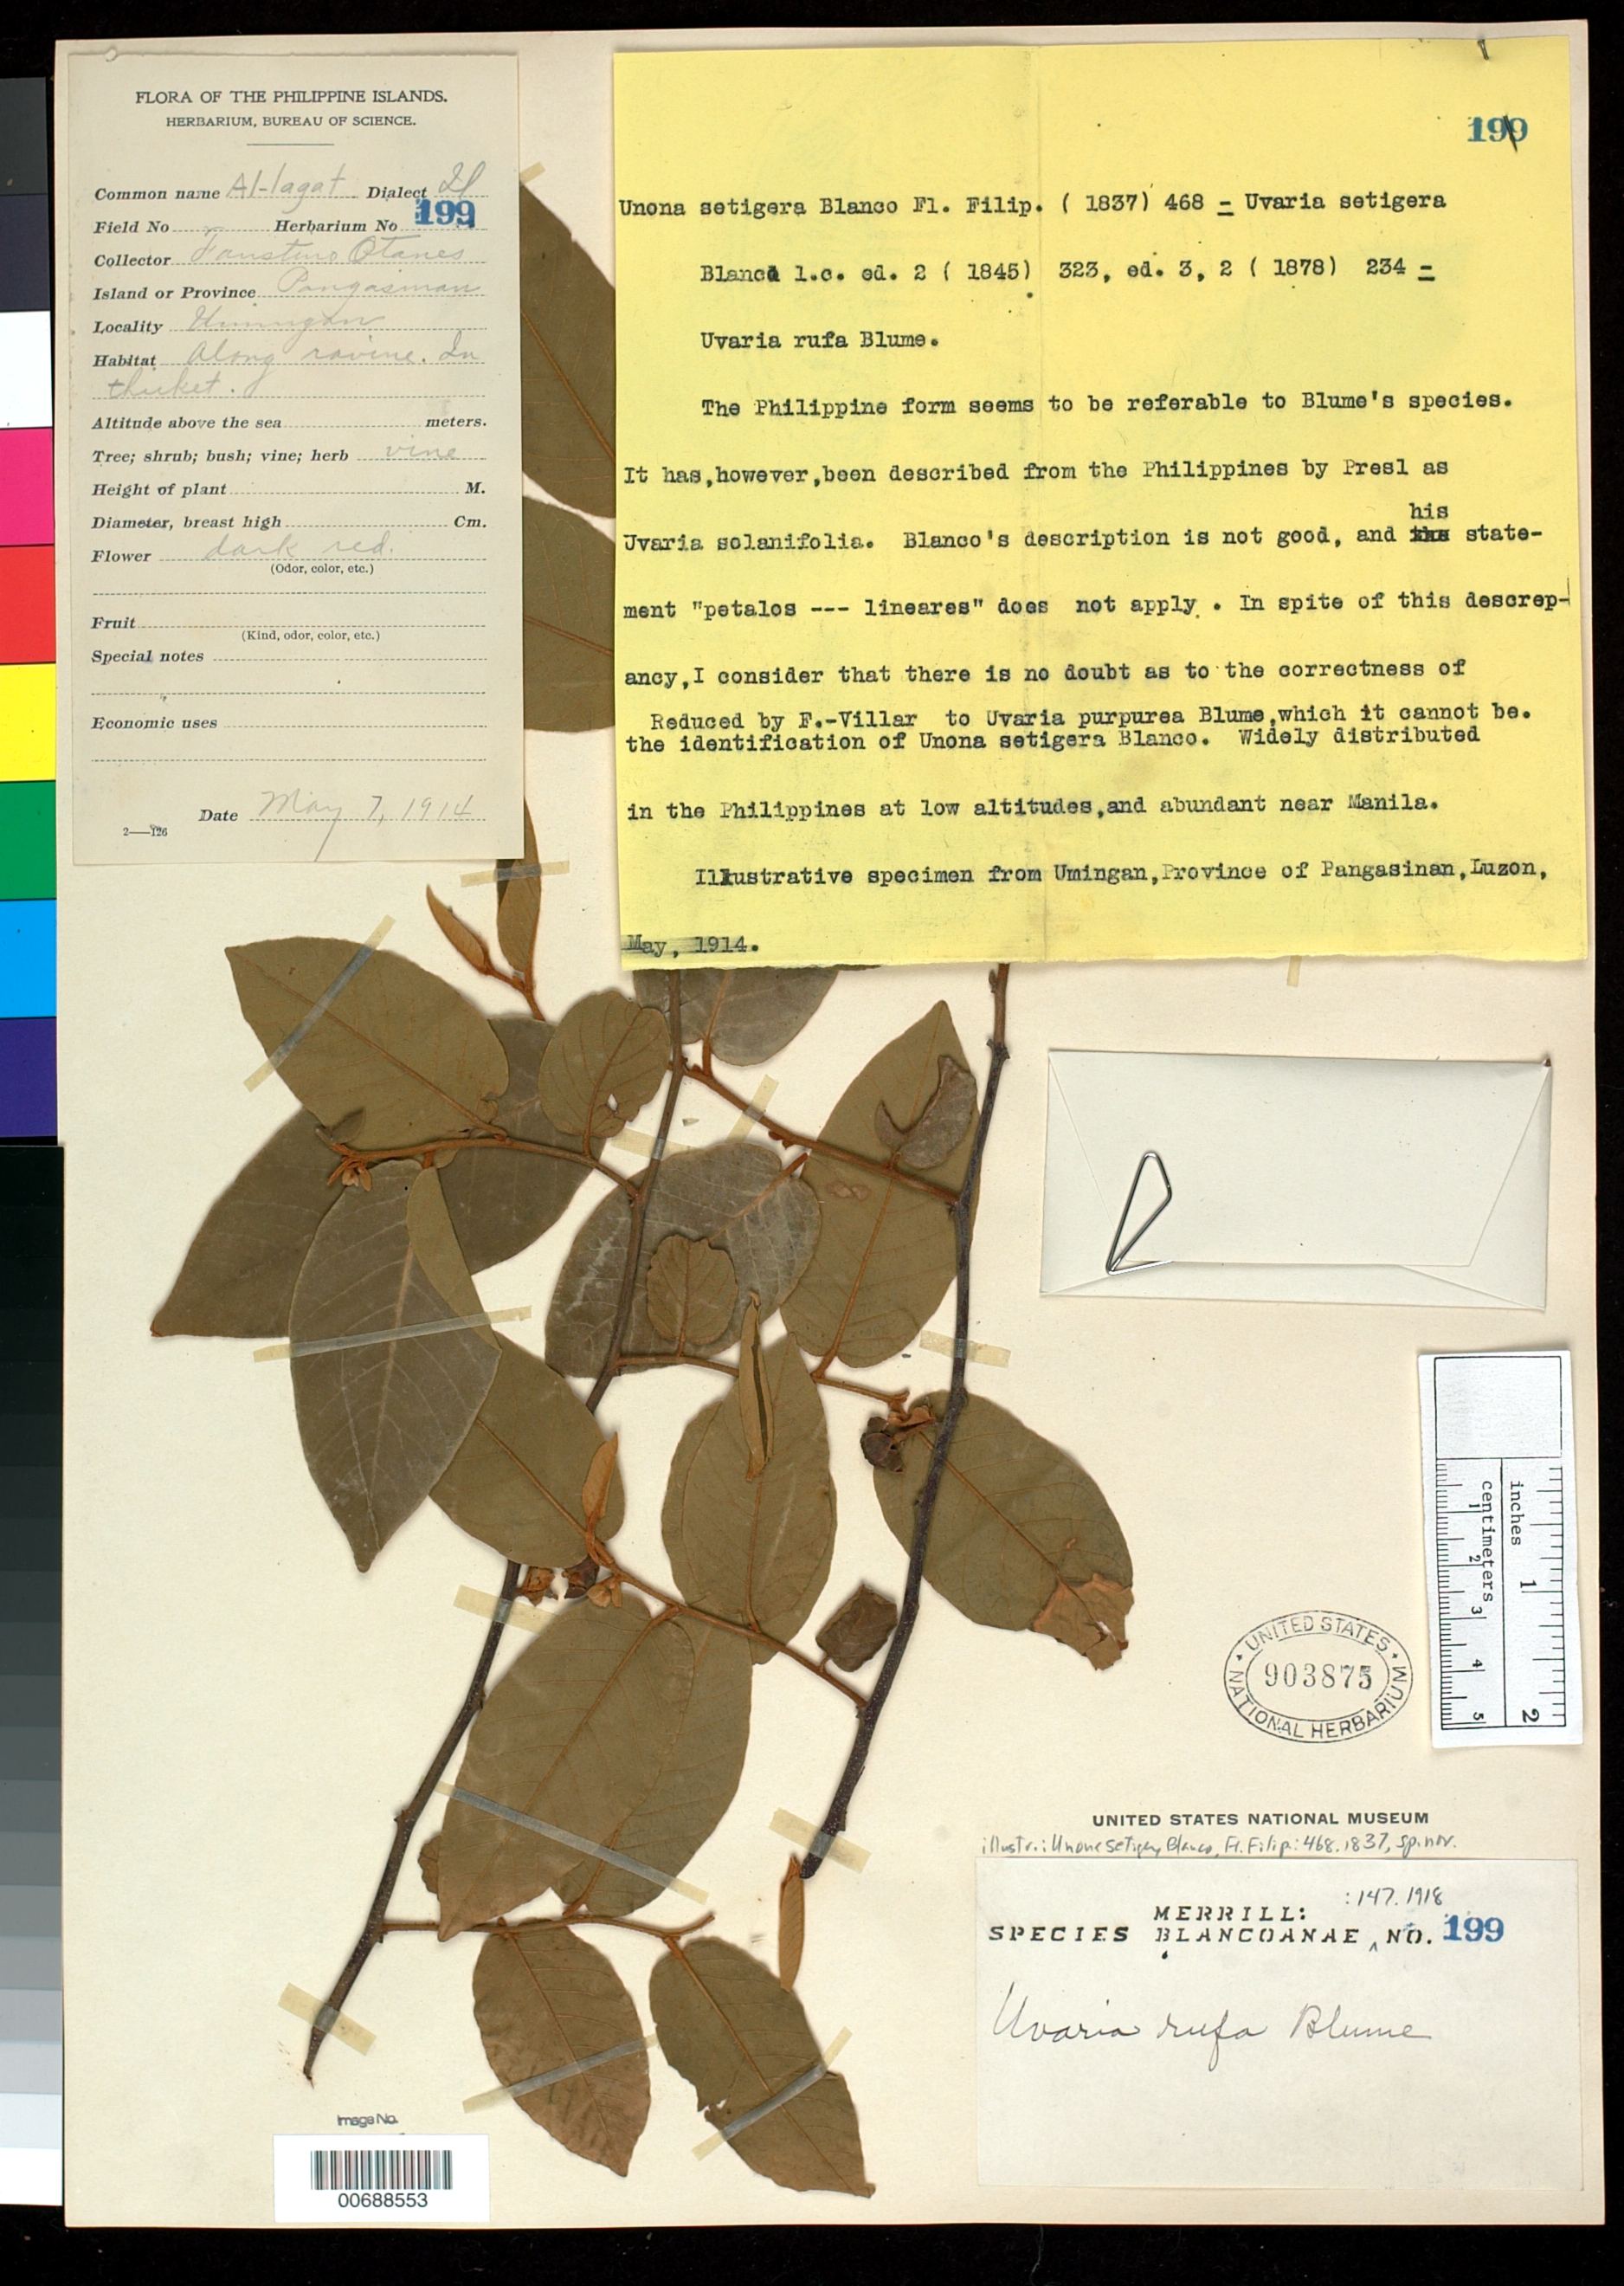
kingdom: Plantae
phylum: Tracheophyta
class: Magnoliopsida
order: Magnoliales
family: Annonaceae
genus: Uvaria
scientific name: Uvaria rufa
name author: Blume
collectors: F. Q. Otanes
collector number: Sp. Blancoan. 0199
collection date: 1914-05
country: Philippines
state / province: Ilocos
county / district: Pangasinan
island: Luzon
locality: Umingan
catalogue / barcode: US 903875